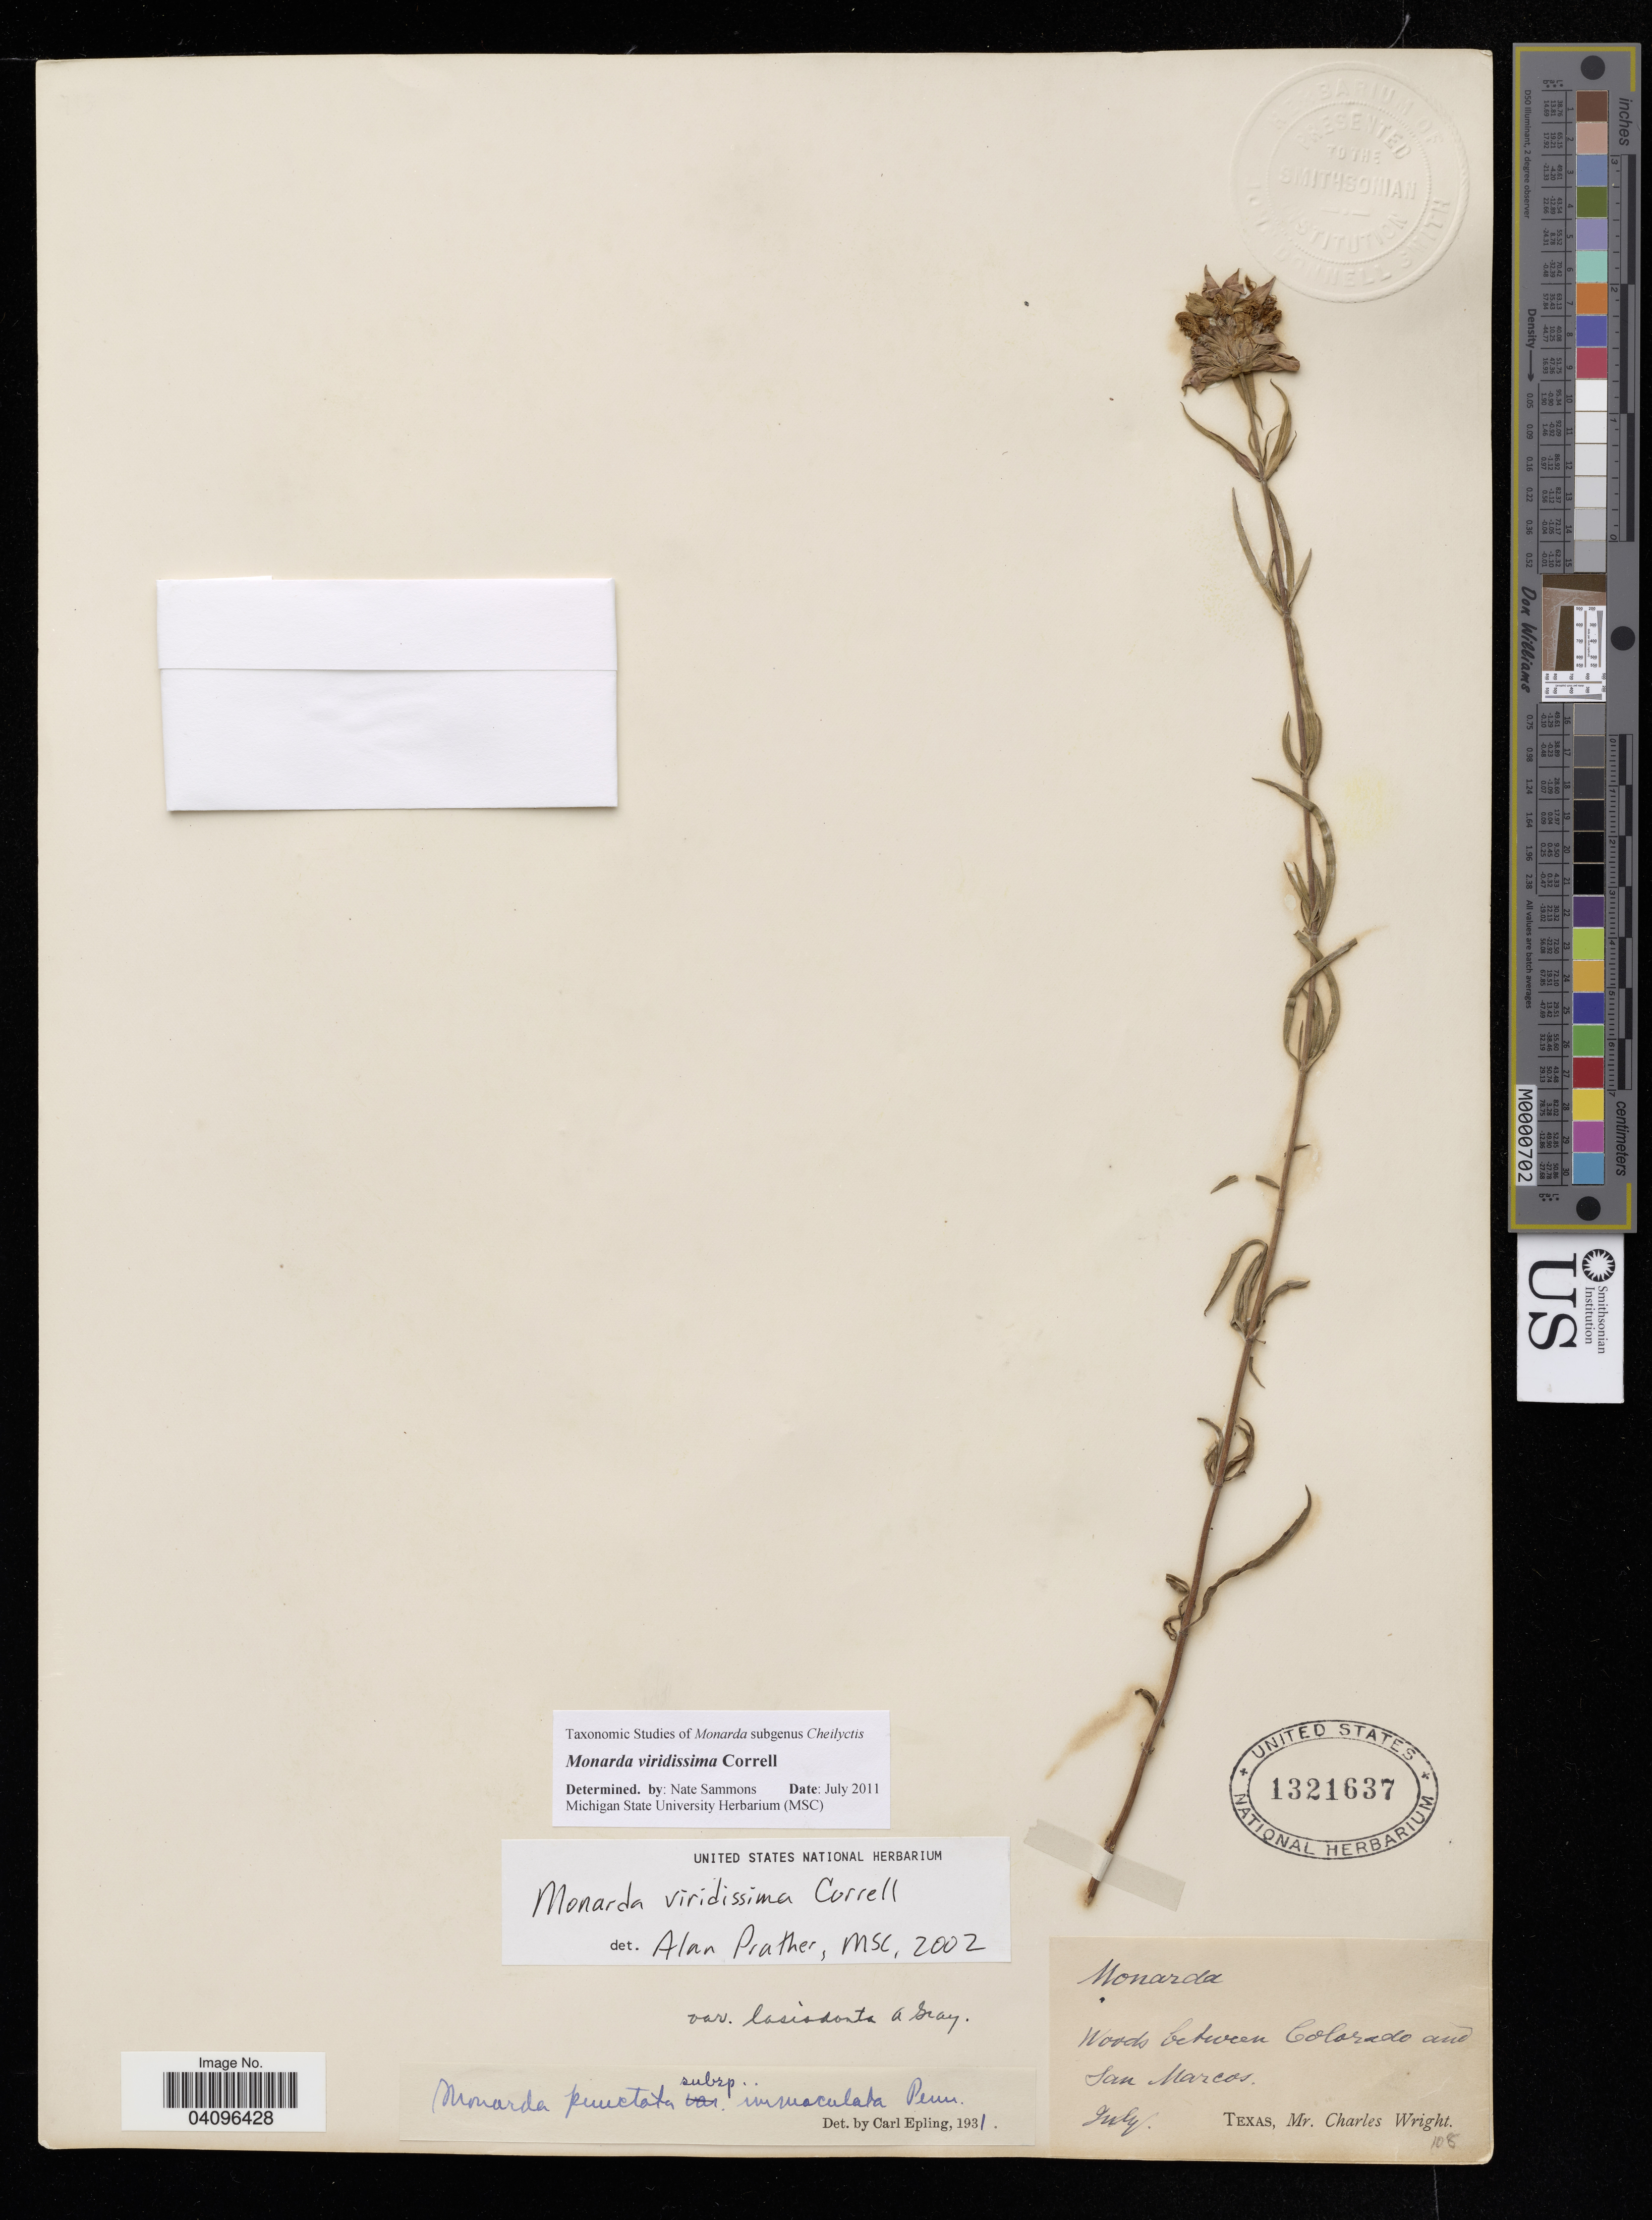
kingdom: Plantae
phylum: Tracheophyta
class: Magnoliopsida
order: Lamiales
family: Lamiaceae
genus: Monarda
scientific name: Monarda viridissima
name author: Correll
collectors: C. Wright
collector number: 108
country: United States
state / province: Texas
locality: Woods between Colorado and San Marcos.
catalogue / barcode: US 1321637